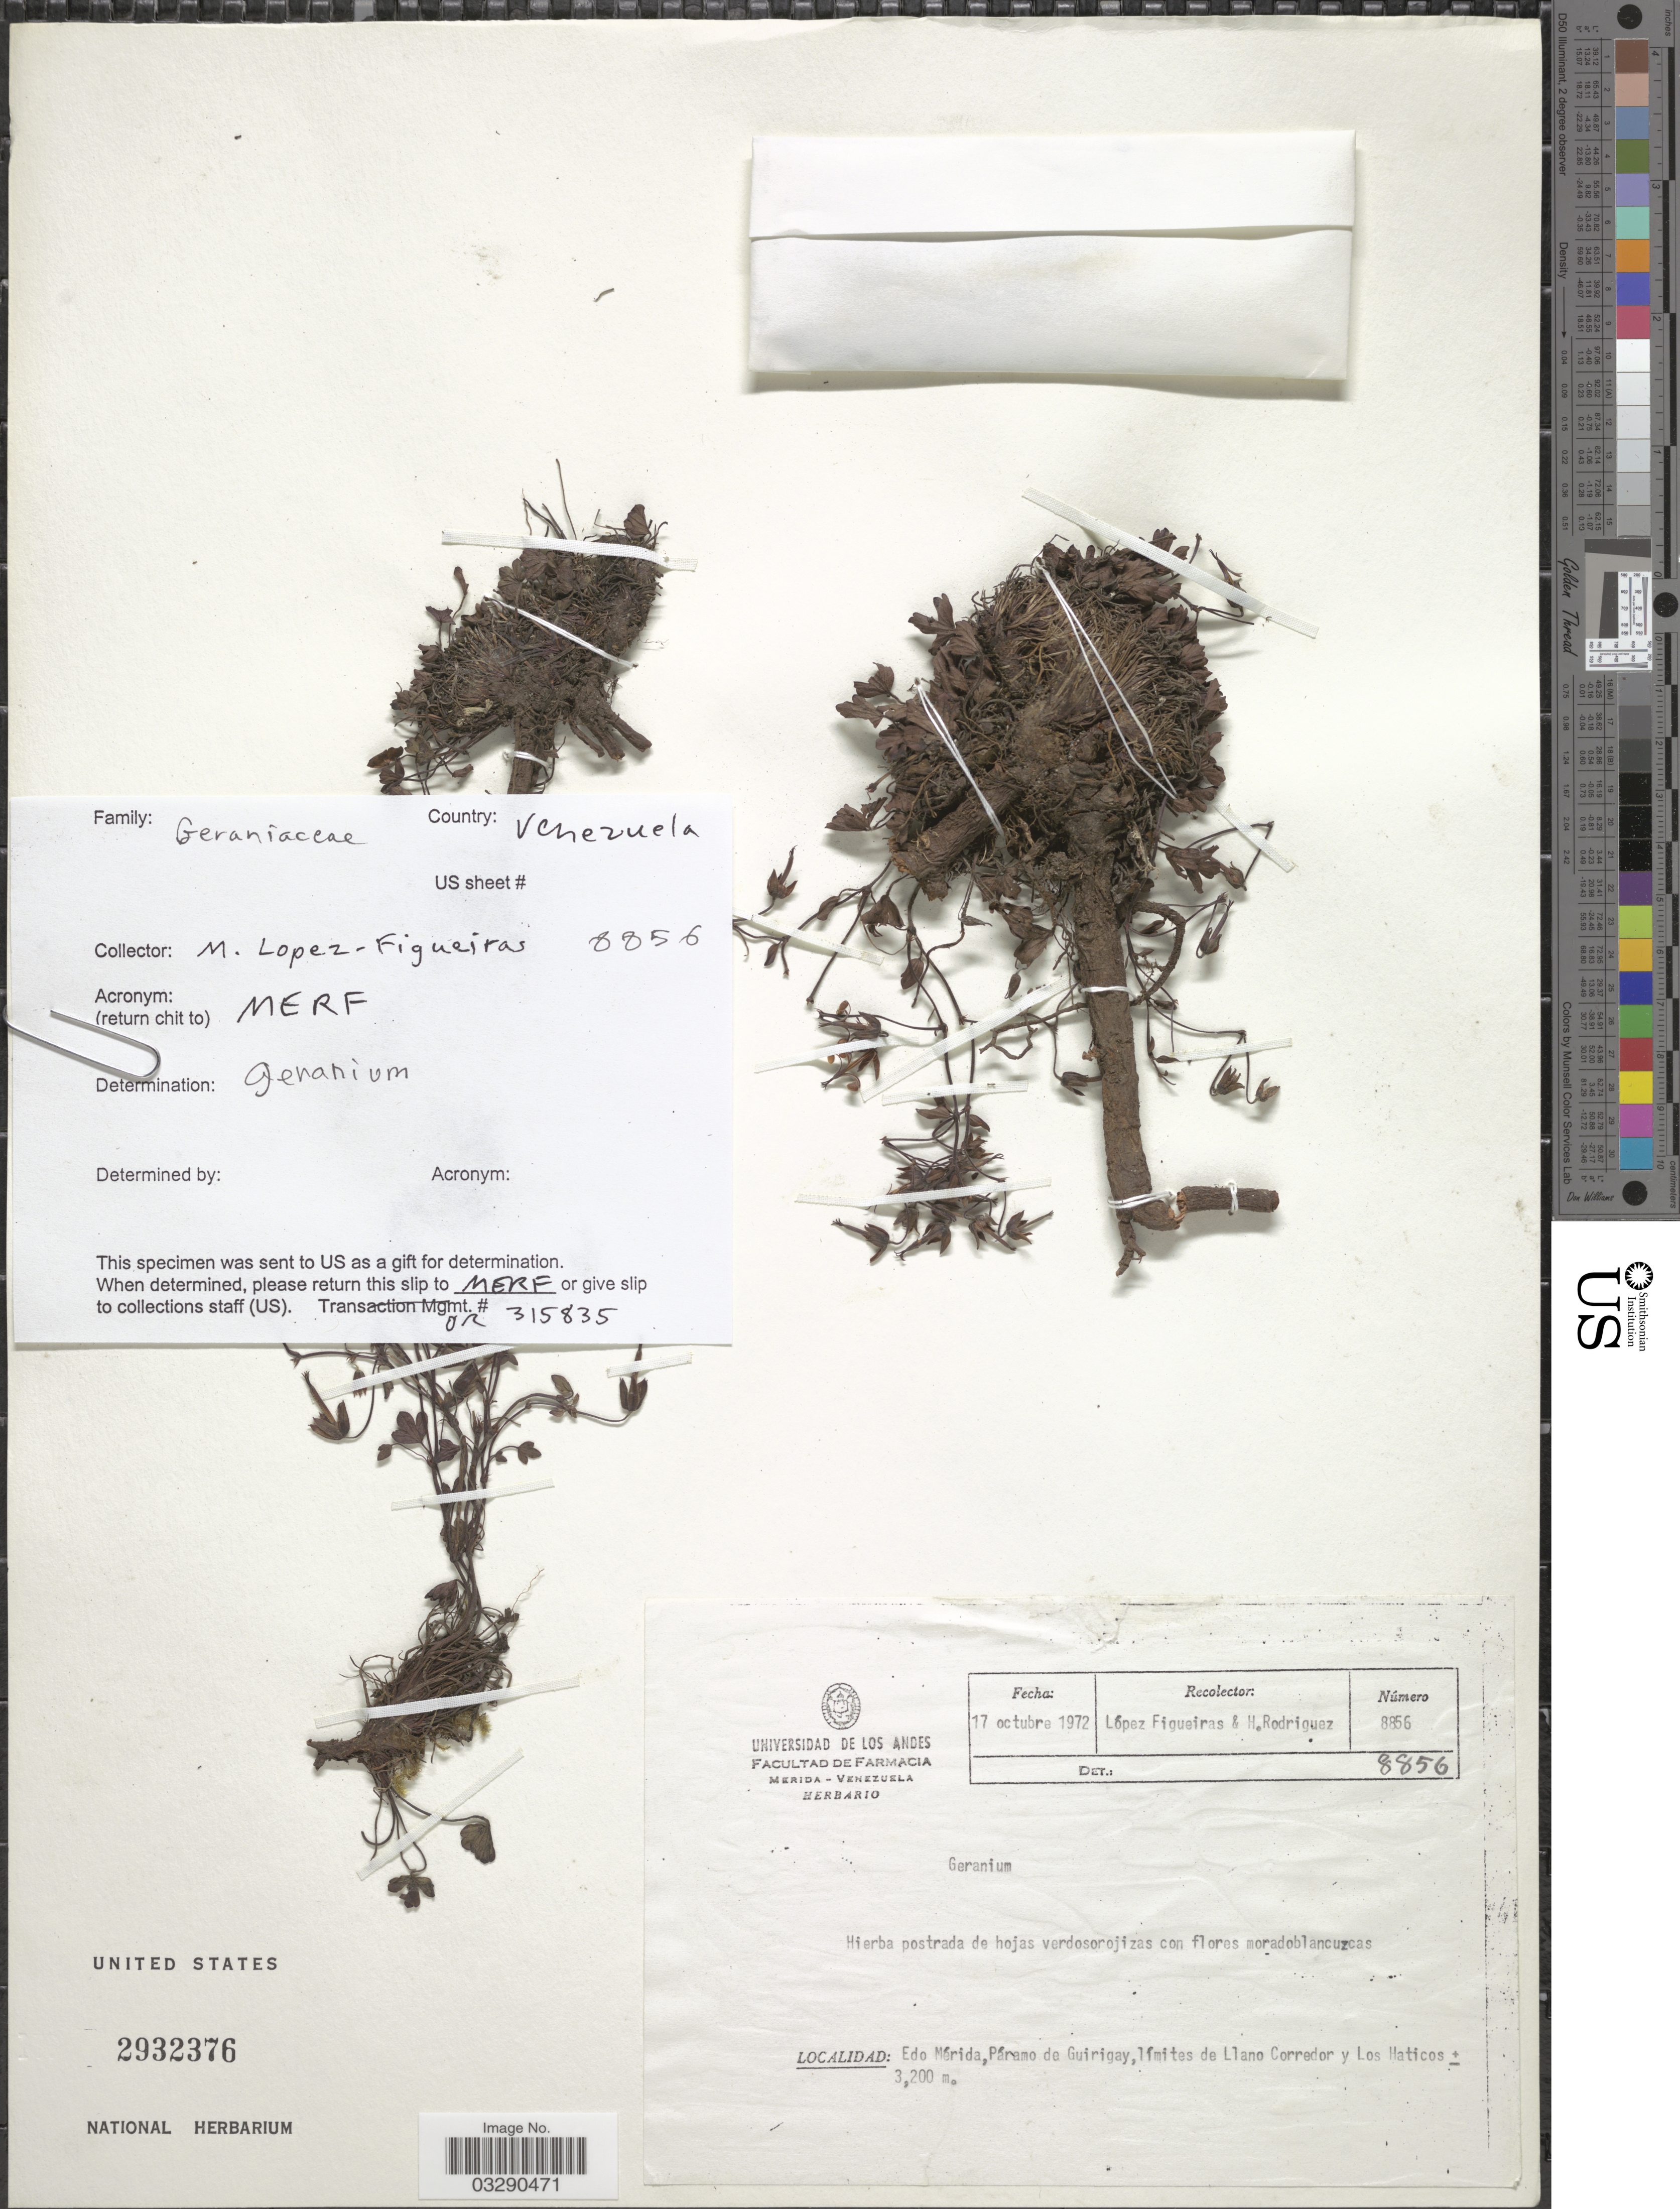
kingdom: Plantae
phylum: Tracheophyta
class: Magnoliopsida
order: Geraniales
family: Geraniaceae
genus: Geranium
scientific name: Geranium sp.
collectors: M. López Figueiras & H. Rodriguez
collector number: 8856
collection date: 1972-10-17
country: Venezuela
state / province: Mérida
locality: Páramo de Guirigay, límites de Llano Corredor y Los Haticos.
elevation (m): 3200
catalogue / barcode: US 2932376